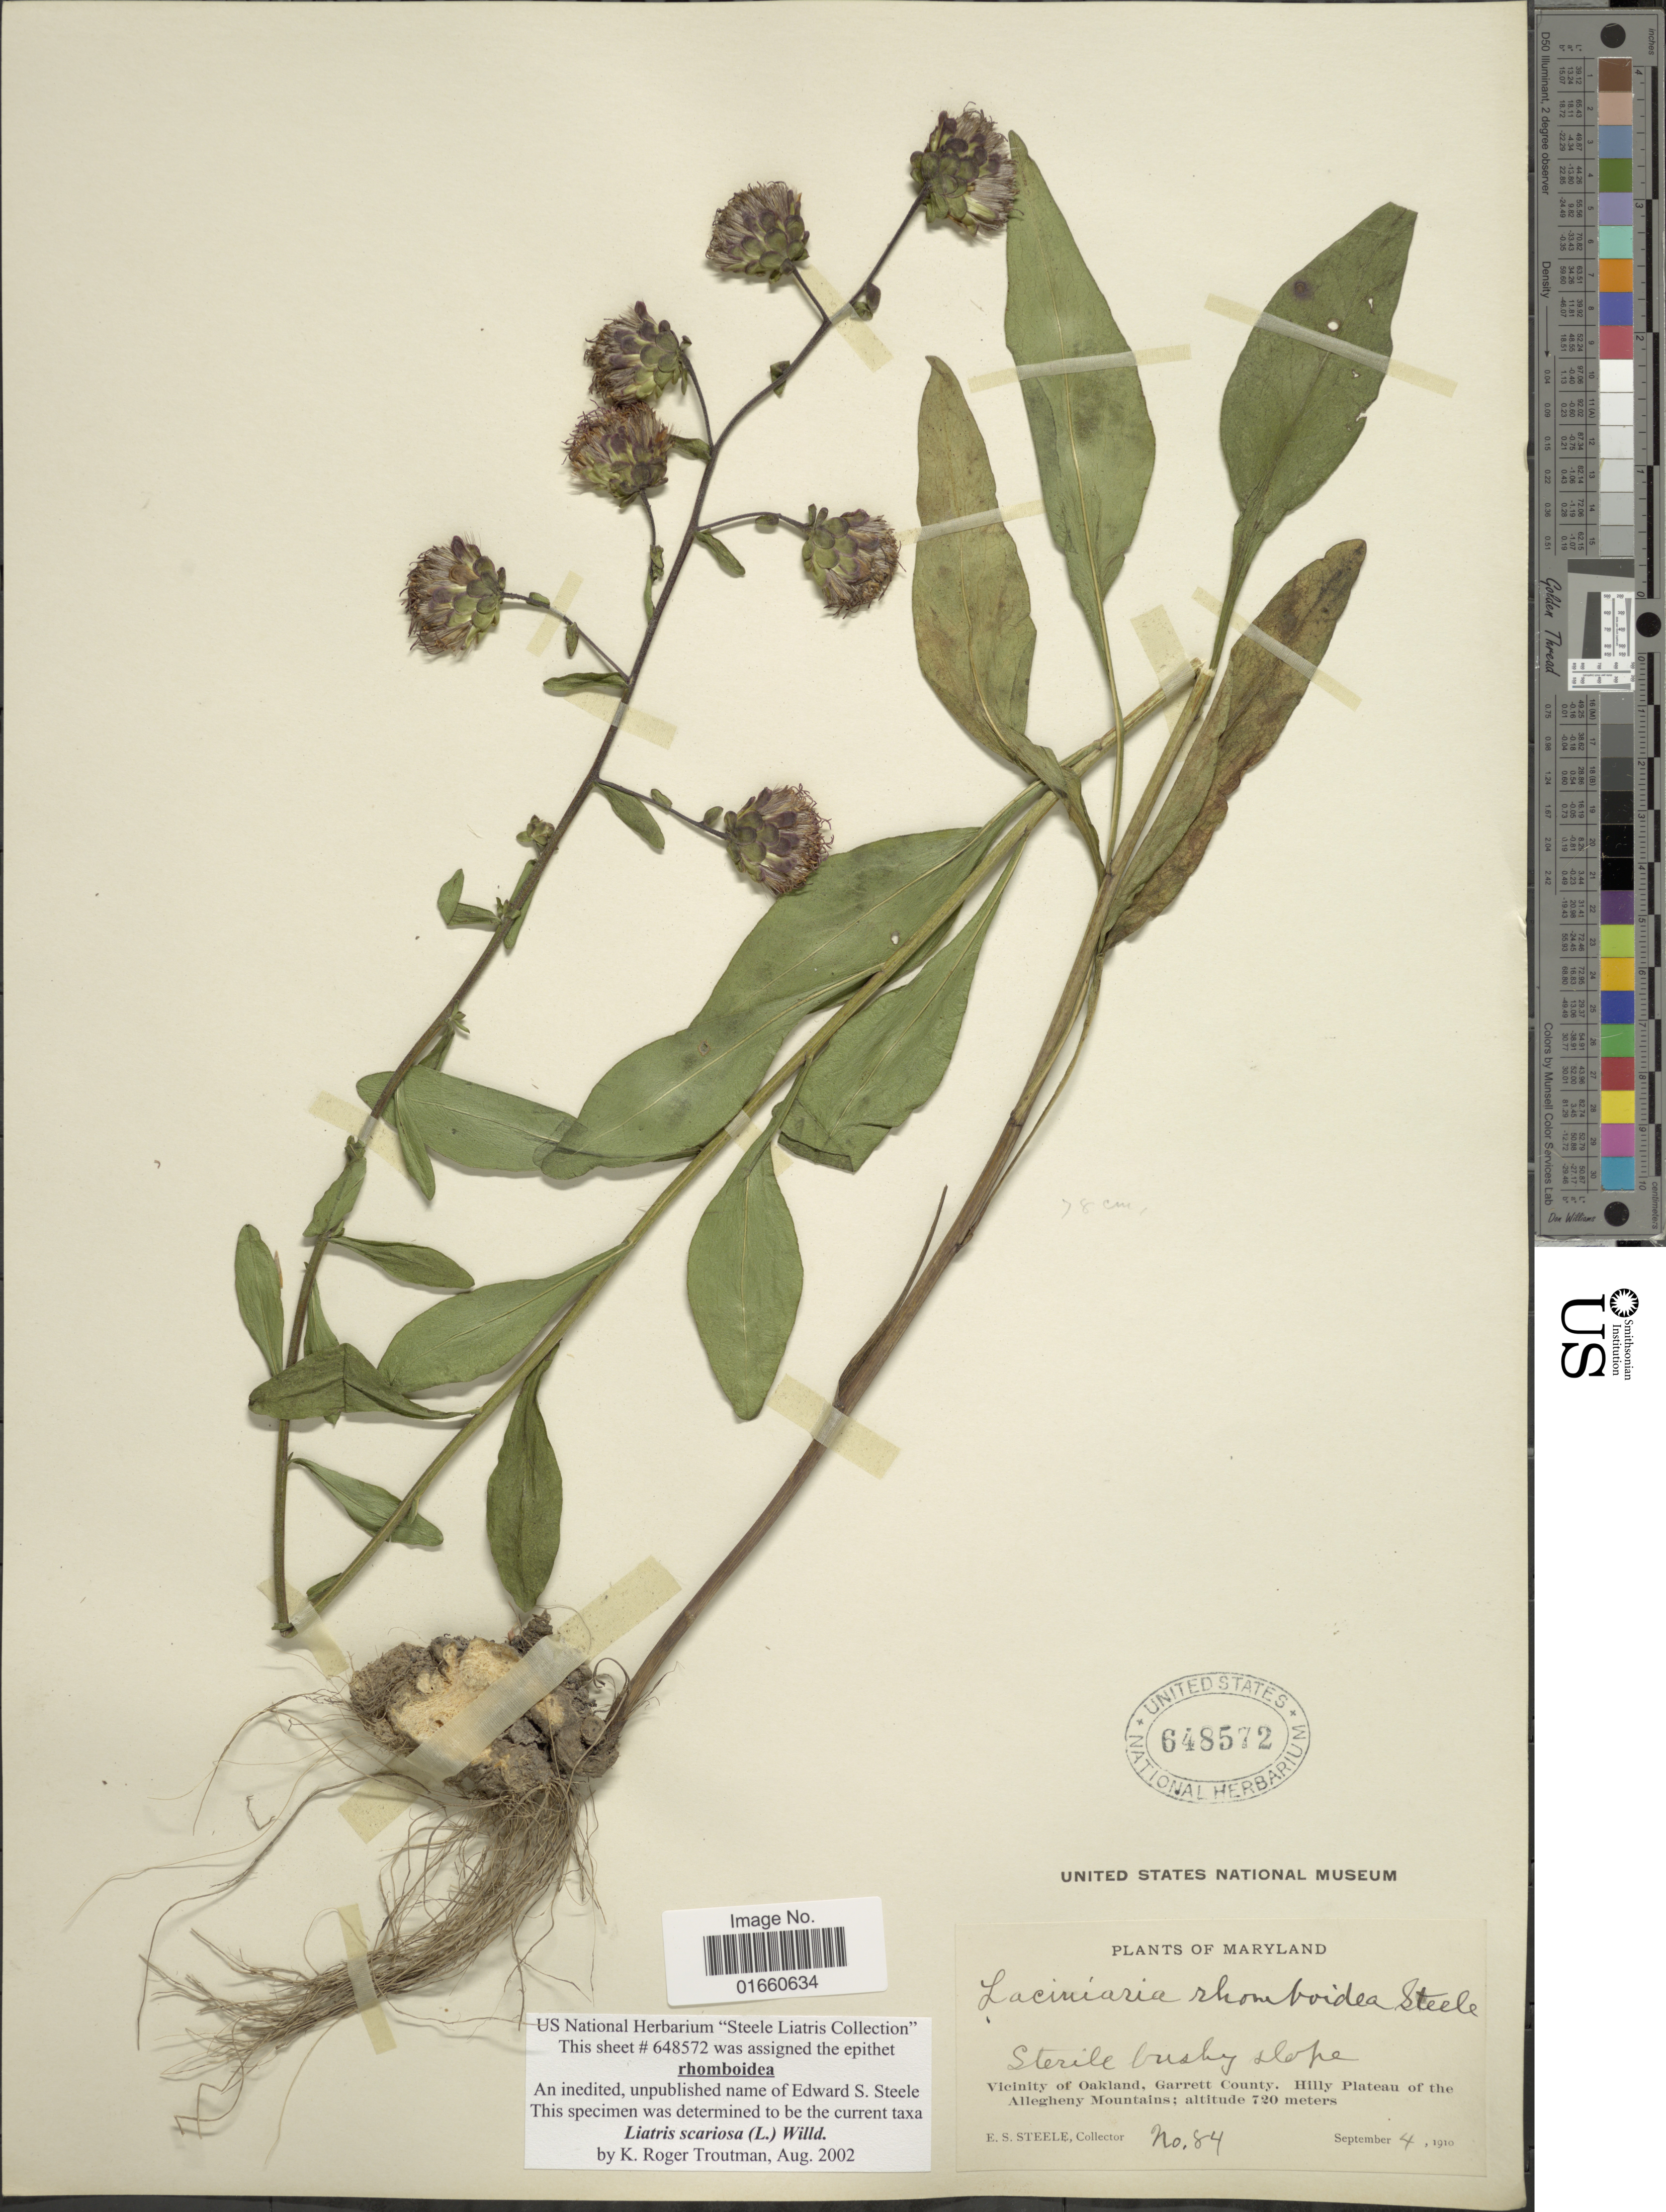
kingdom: Plantae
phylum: Tracheophyta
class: Magnoliopsida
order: Asterales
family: Asteraceae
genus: Liatris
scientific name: Liatris scariosa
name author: (L.) Willd.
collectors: E. Steele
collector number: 84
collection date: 1910-09-04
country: United States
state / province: Maryland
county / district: Garrett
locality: Vicinity of Oakland, Garrett County, Hilly Plateau of the Allegheny Mountains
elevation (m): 720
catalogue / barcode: US 648572